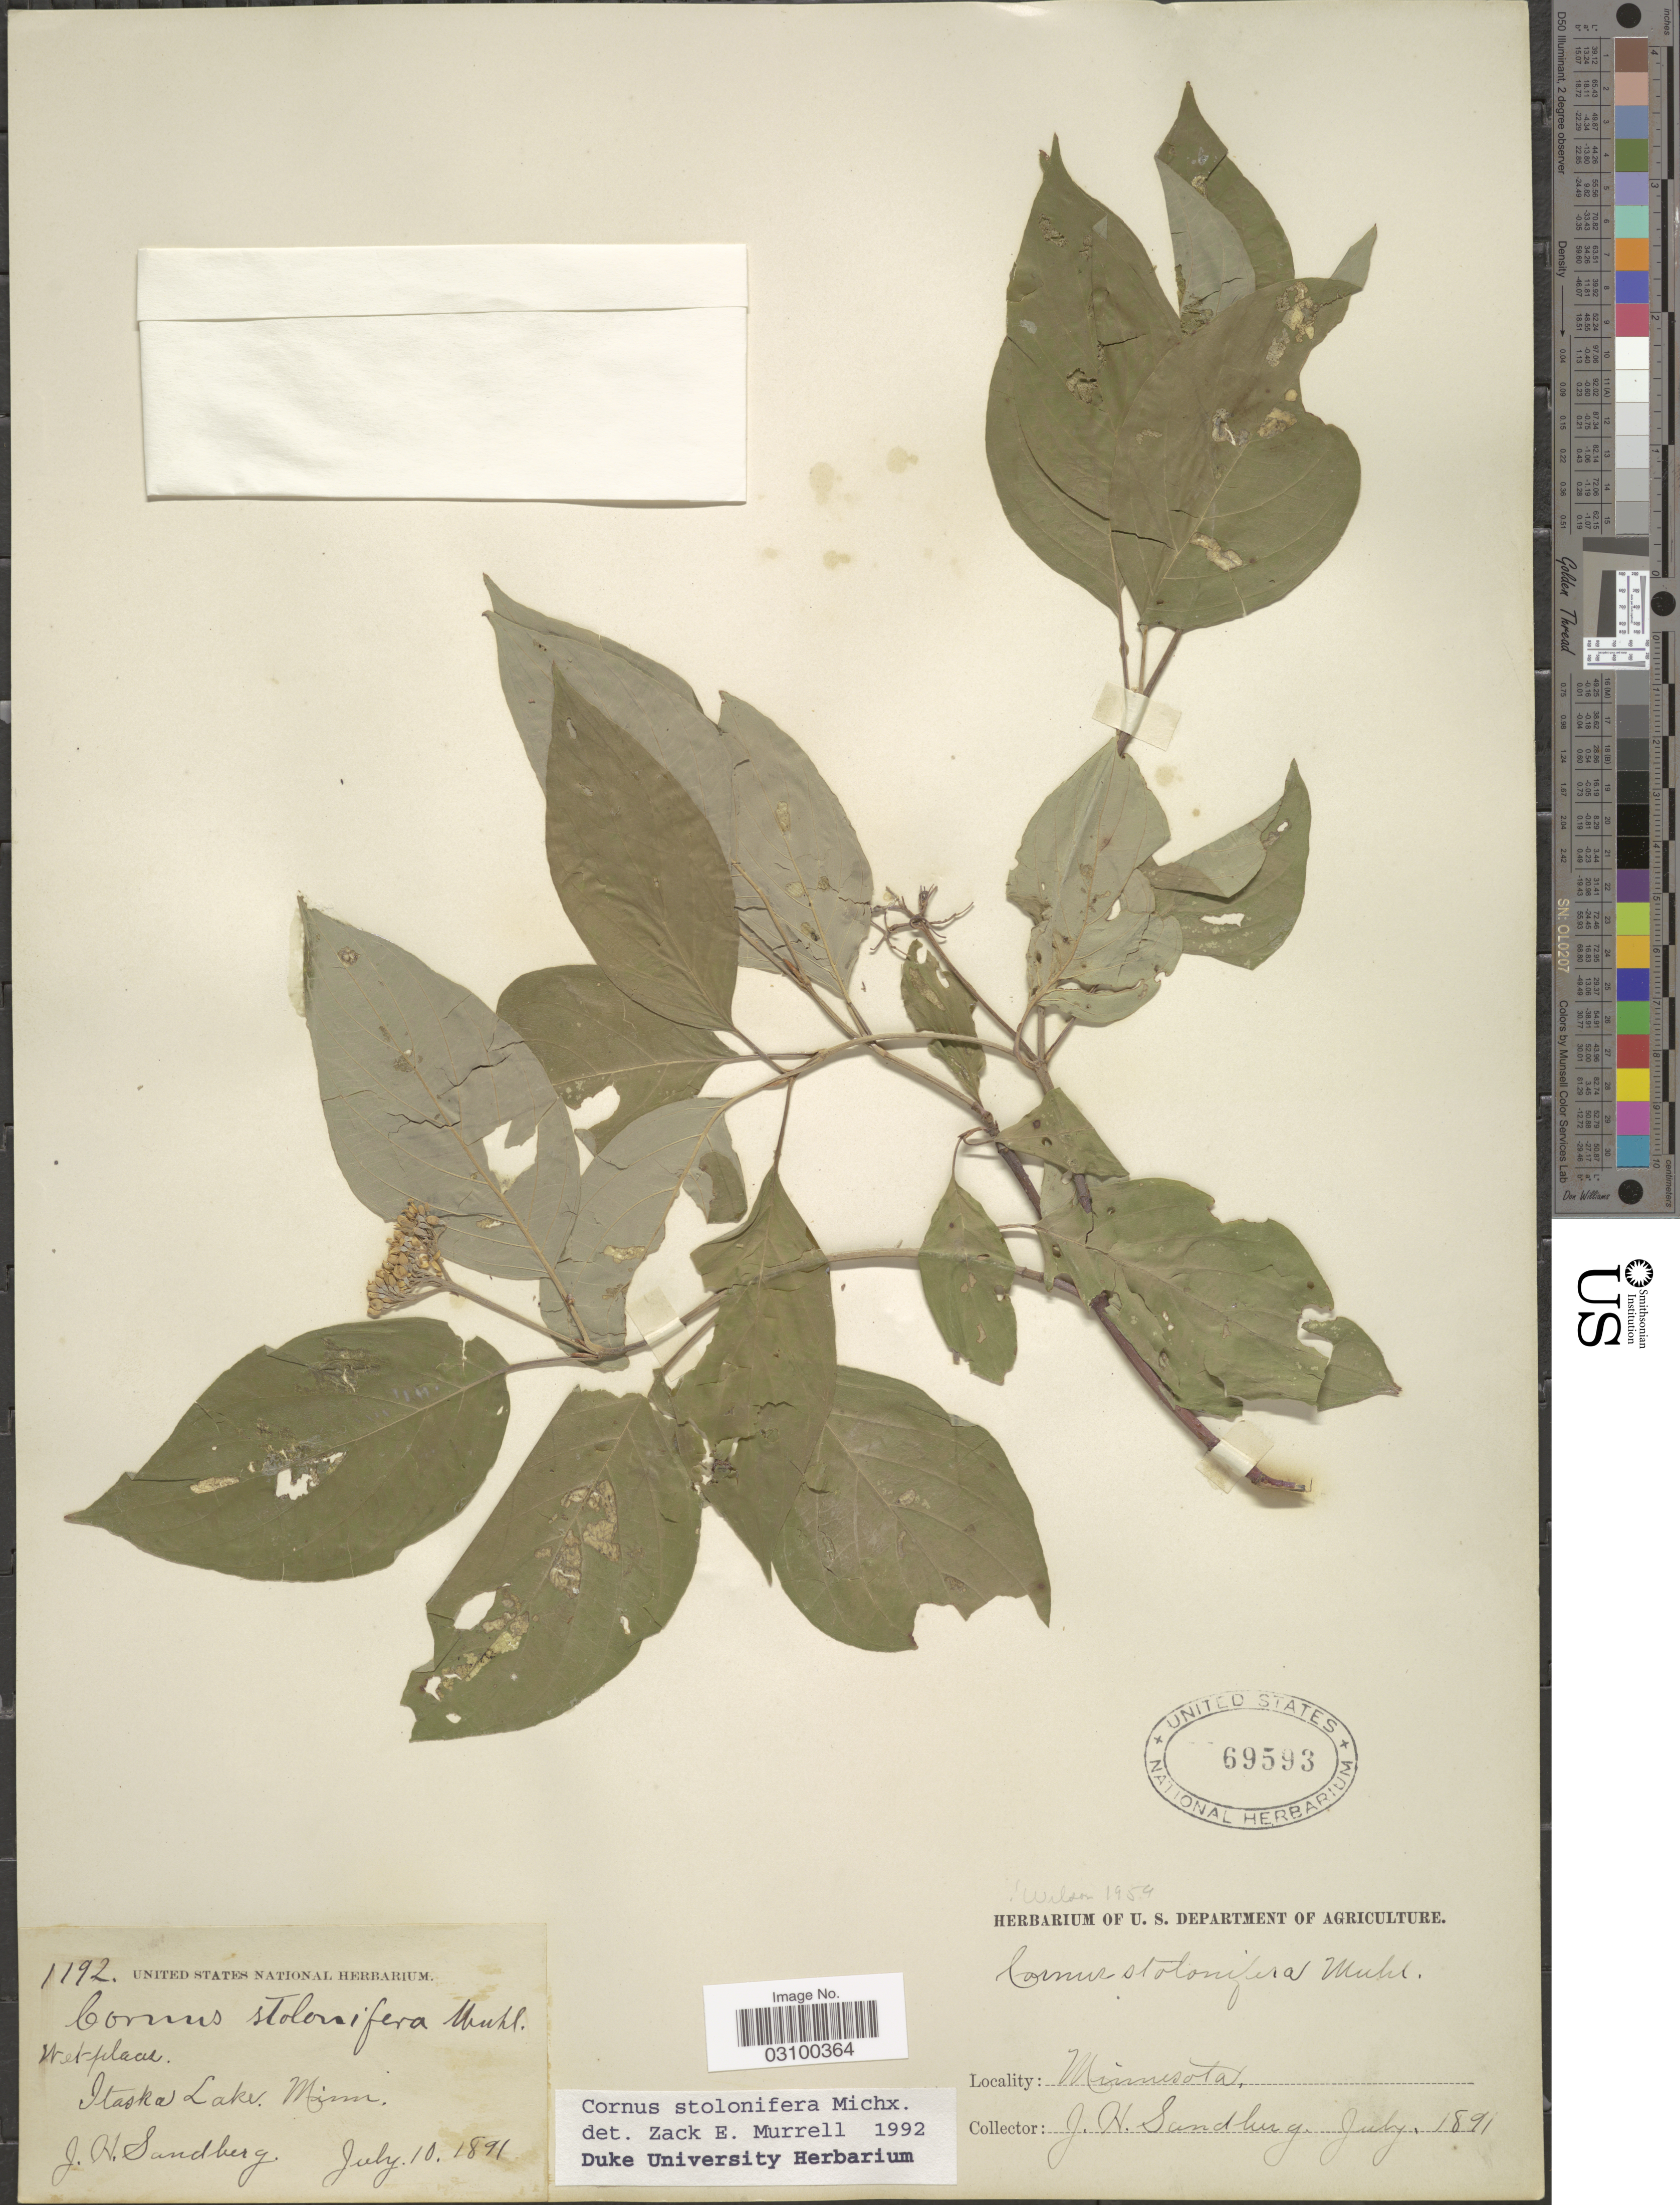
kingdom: Plantae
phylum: Tracheophyta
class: Magnoliopsida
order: Cornales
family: Cornaceae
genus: Cornus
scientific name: Cornus sericea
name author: L.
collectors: J. H. Sandberg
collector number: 1192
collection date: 1891-07-10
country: United States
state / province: Minnesota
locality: Itaska Lake. Minn.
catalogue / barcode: US 69593